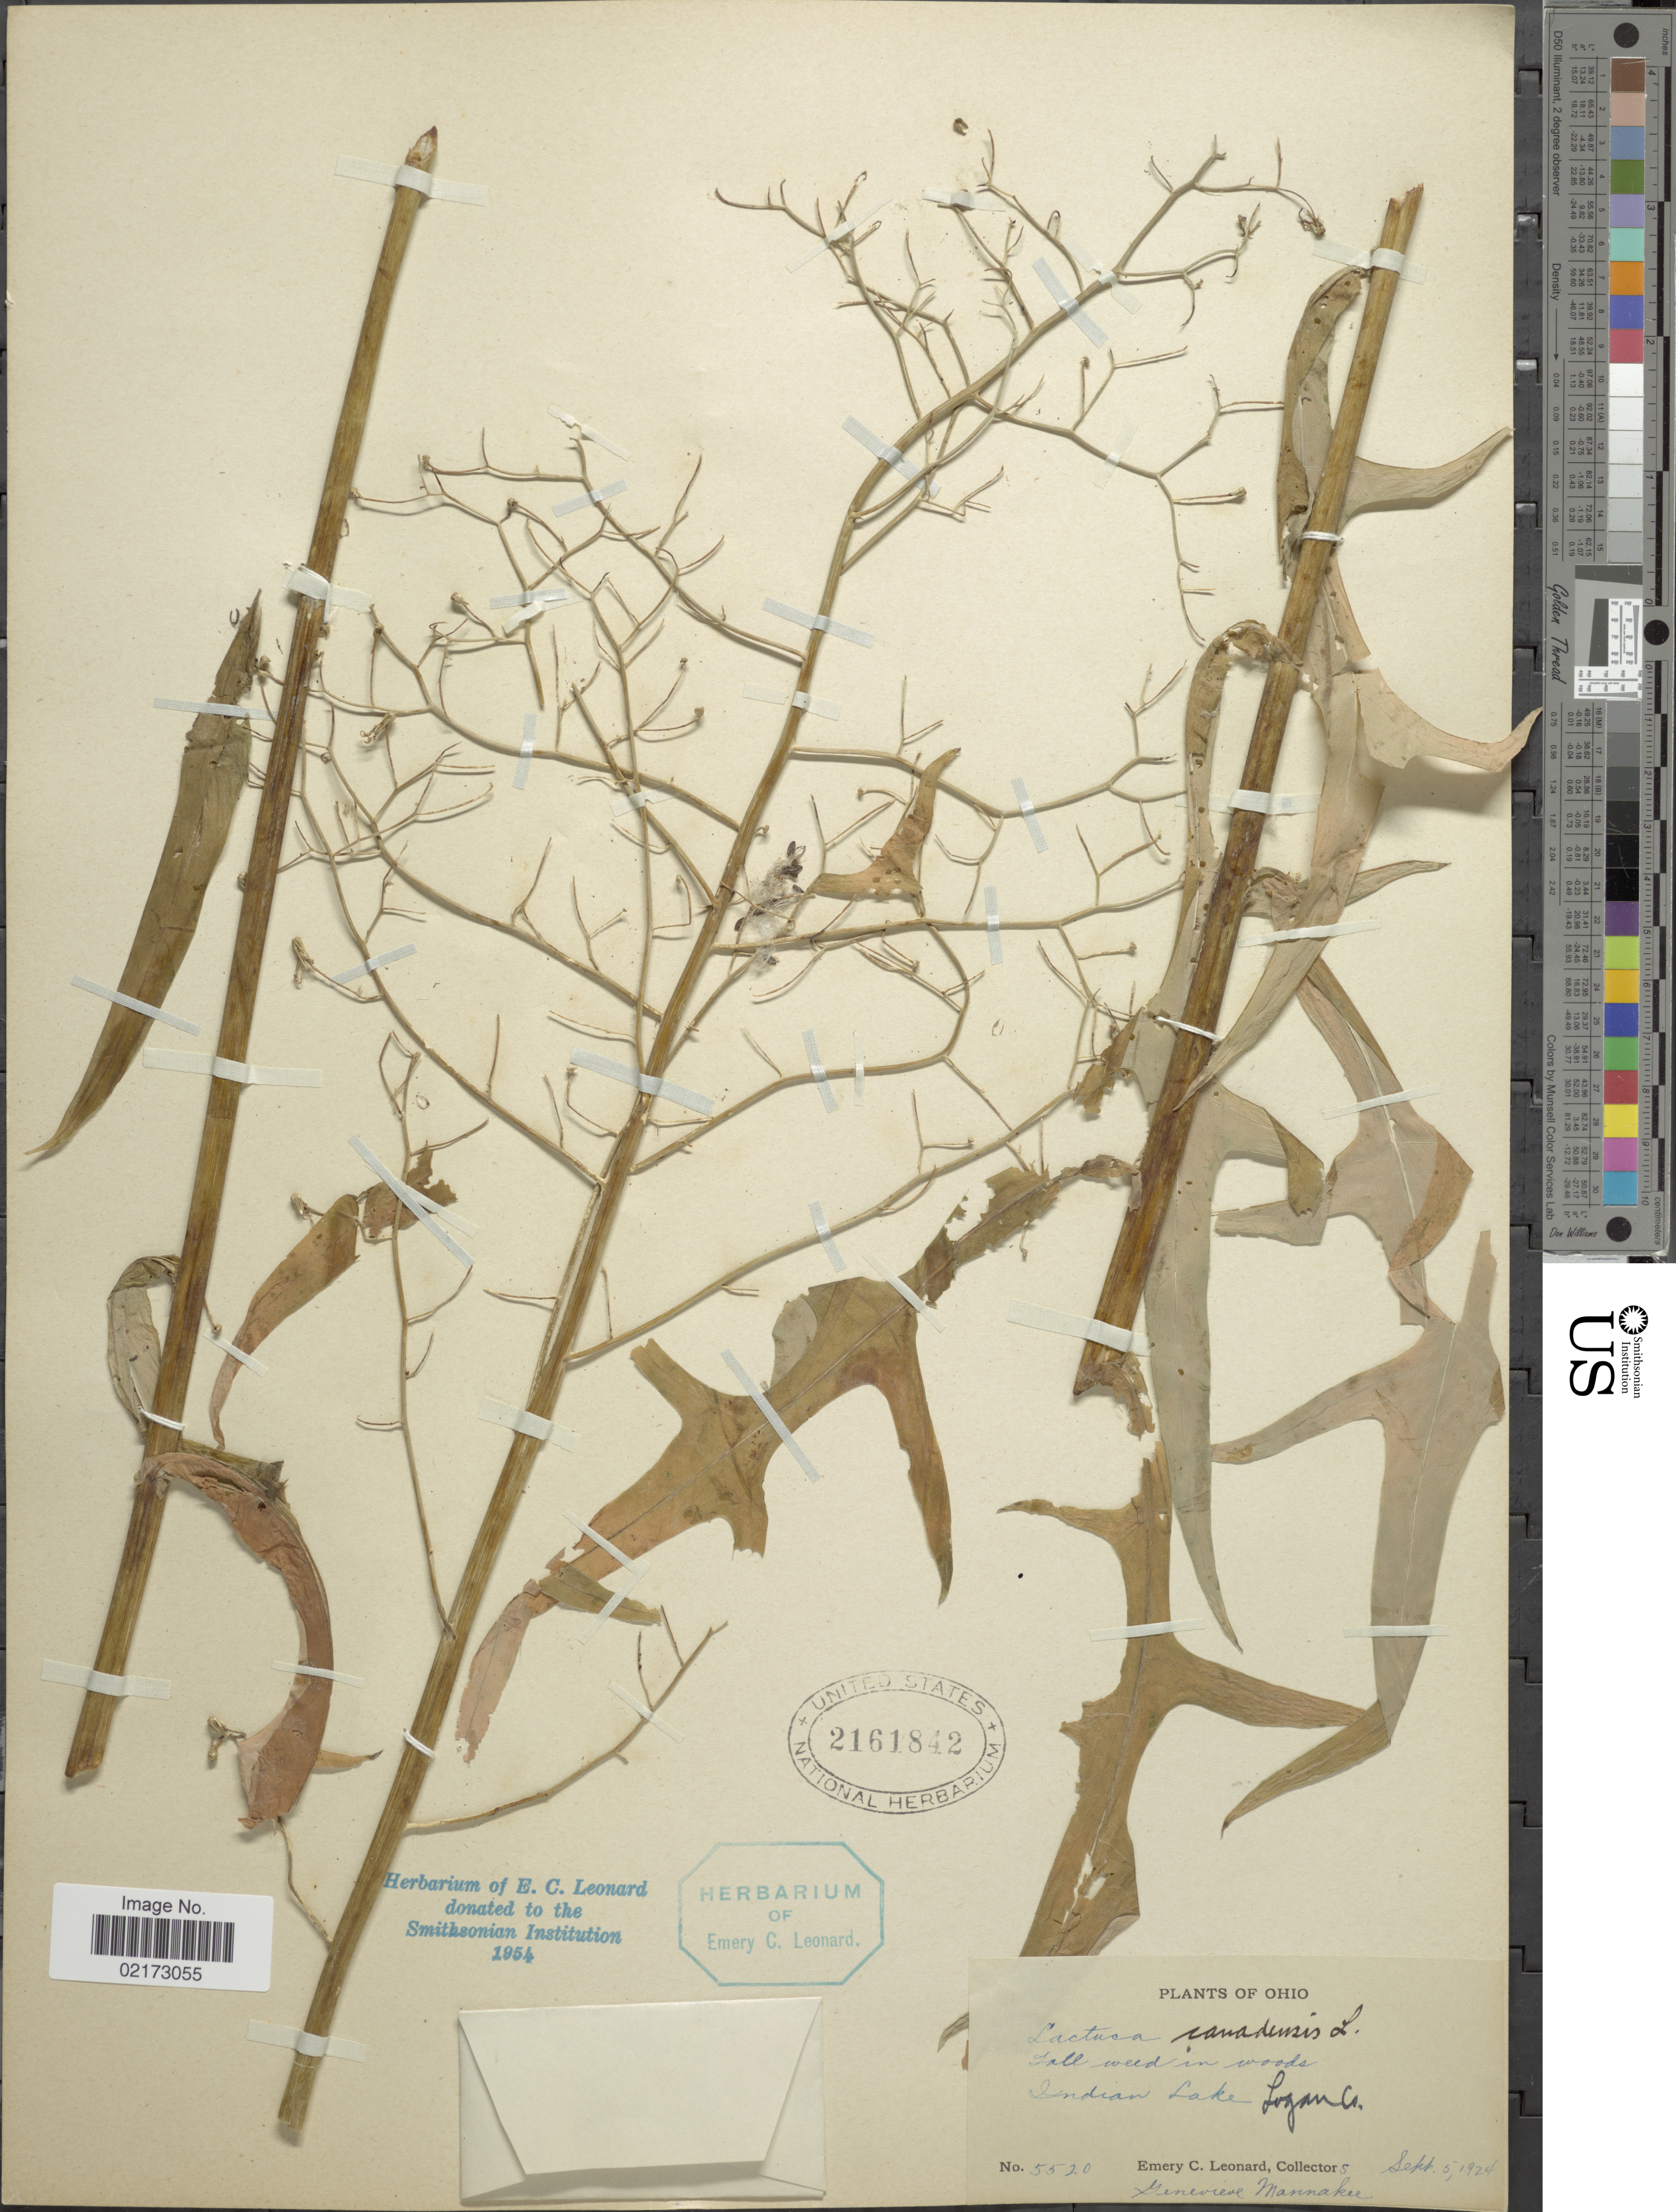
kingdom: Plantae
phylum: Tracheophyta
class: Magnoliopsida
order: Asterales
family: Asteraceae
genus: Lactuca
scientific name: Lactuca canadensis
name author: L.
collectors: E. C. Leonard & G. Mannakee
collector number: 5520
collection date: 1924-09-05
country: United States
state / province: Ohio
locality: Indian Lake, Logan Co.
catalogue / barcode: US 2161842